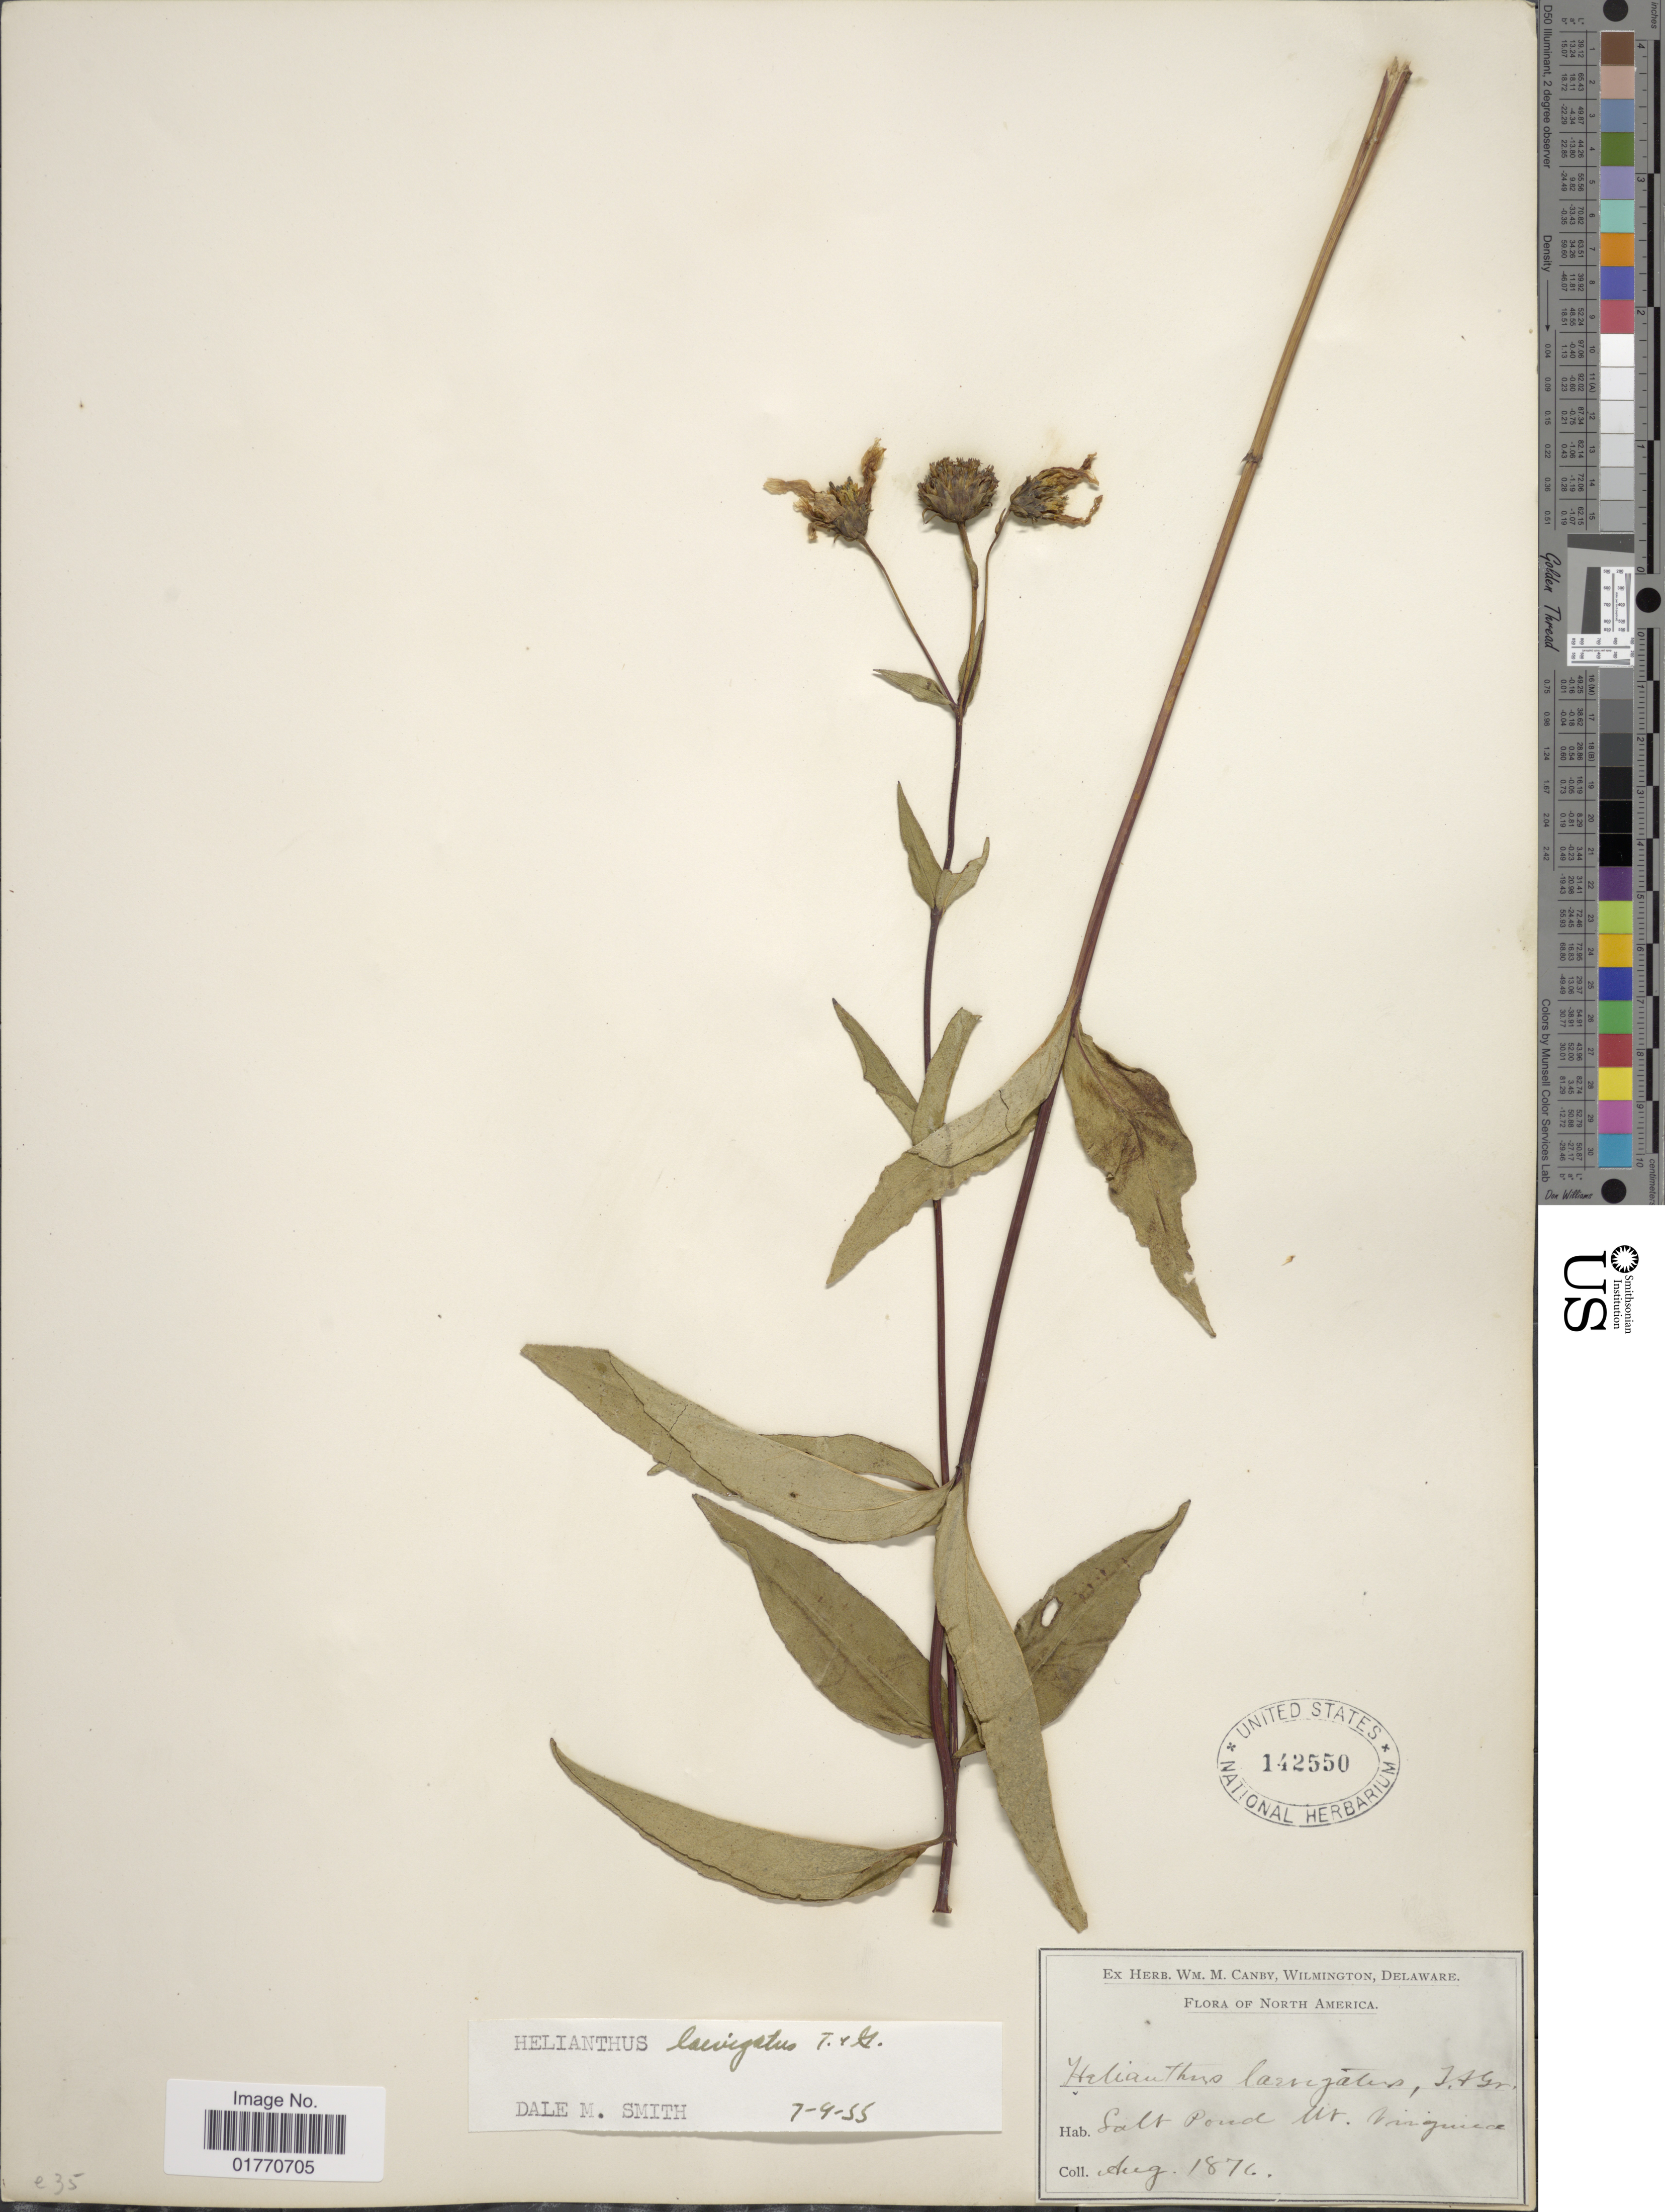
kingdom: Plantae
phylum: Tracheophyta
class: Magnoliopsida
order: Asterales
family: Asteraceae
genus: Helianthus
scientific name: Helianthus laevigatus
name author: Torr. & A. Gray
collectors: ex herb. W.M. Canby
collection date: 1876-08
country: United States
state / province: Virginia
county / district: Giles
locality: Salt Pond Mt.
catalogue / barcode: US 142550